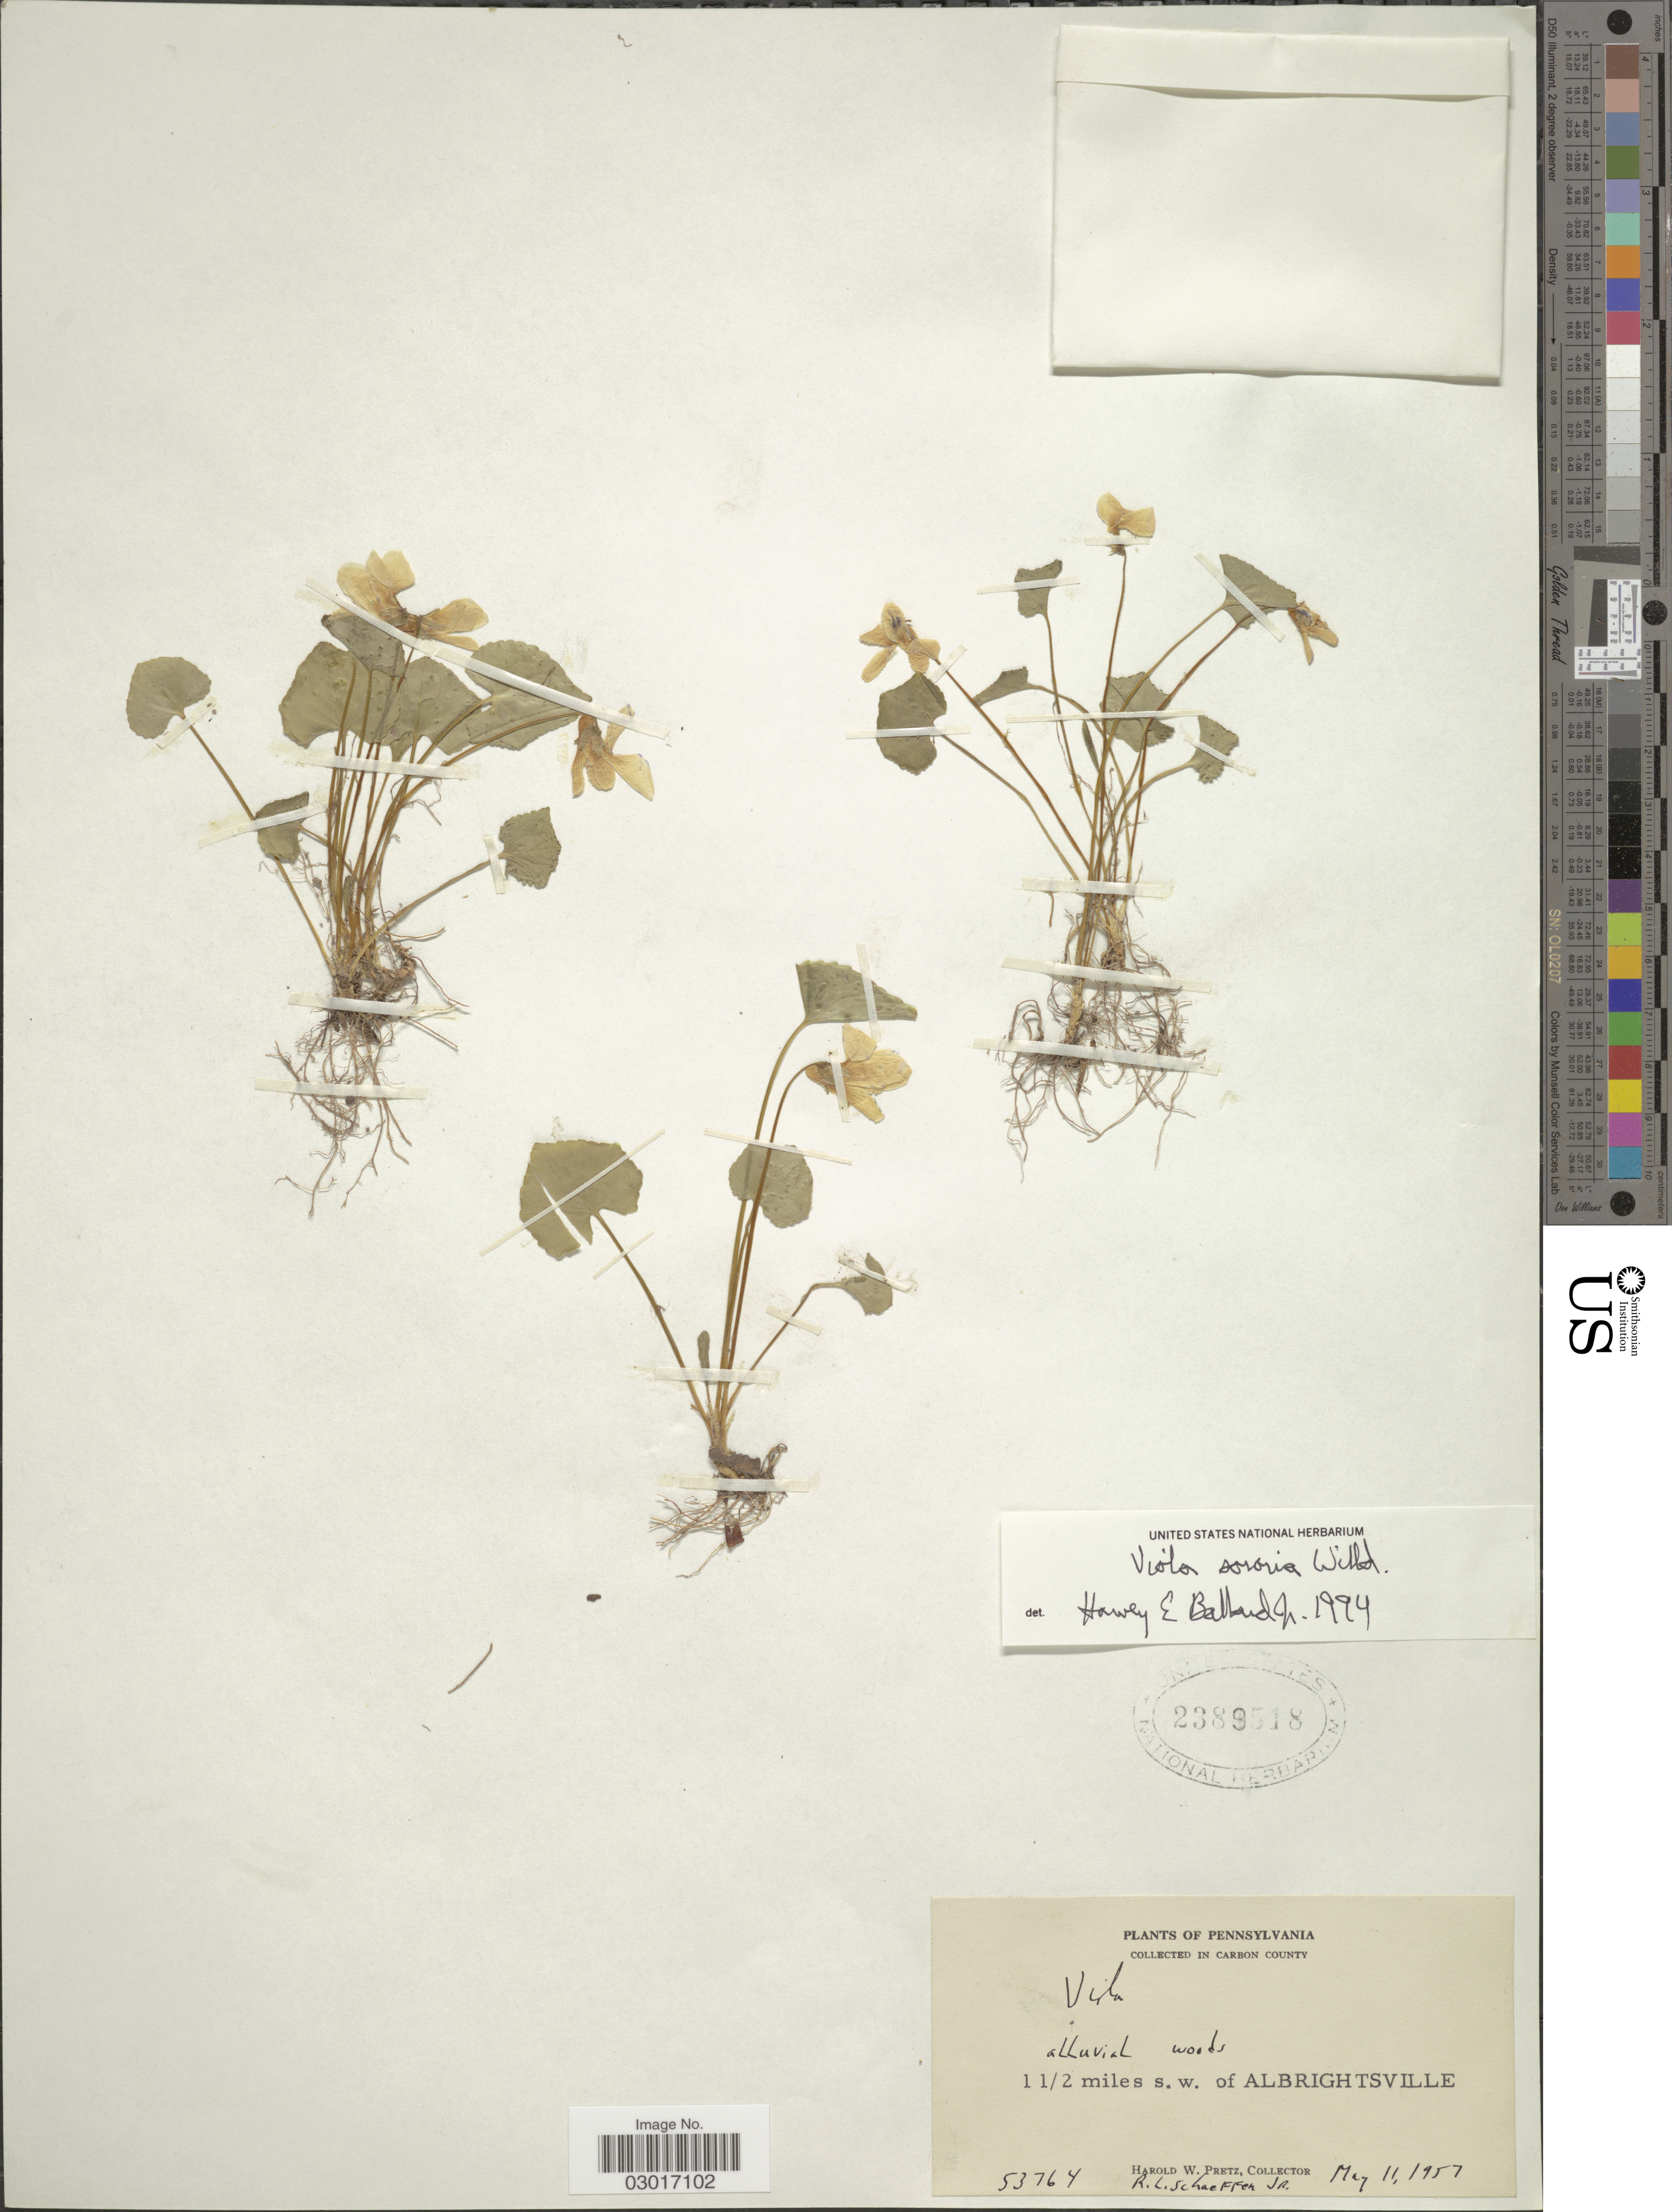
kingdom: Plantae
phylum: Tracheophyta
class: Magnoliopsida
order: Malpighiales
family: Violaceae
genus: Viola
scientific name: Viola sororia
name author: Willd.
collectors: H. W. Pretz & R. Schaeffen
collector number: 53764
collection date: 1957-05-11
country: United States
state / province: Pennsylvania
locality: Collected in Carbon County. 1 1/2 miles s.w. of Albrightsville.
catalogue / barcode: US 2389518